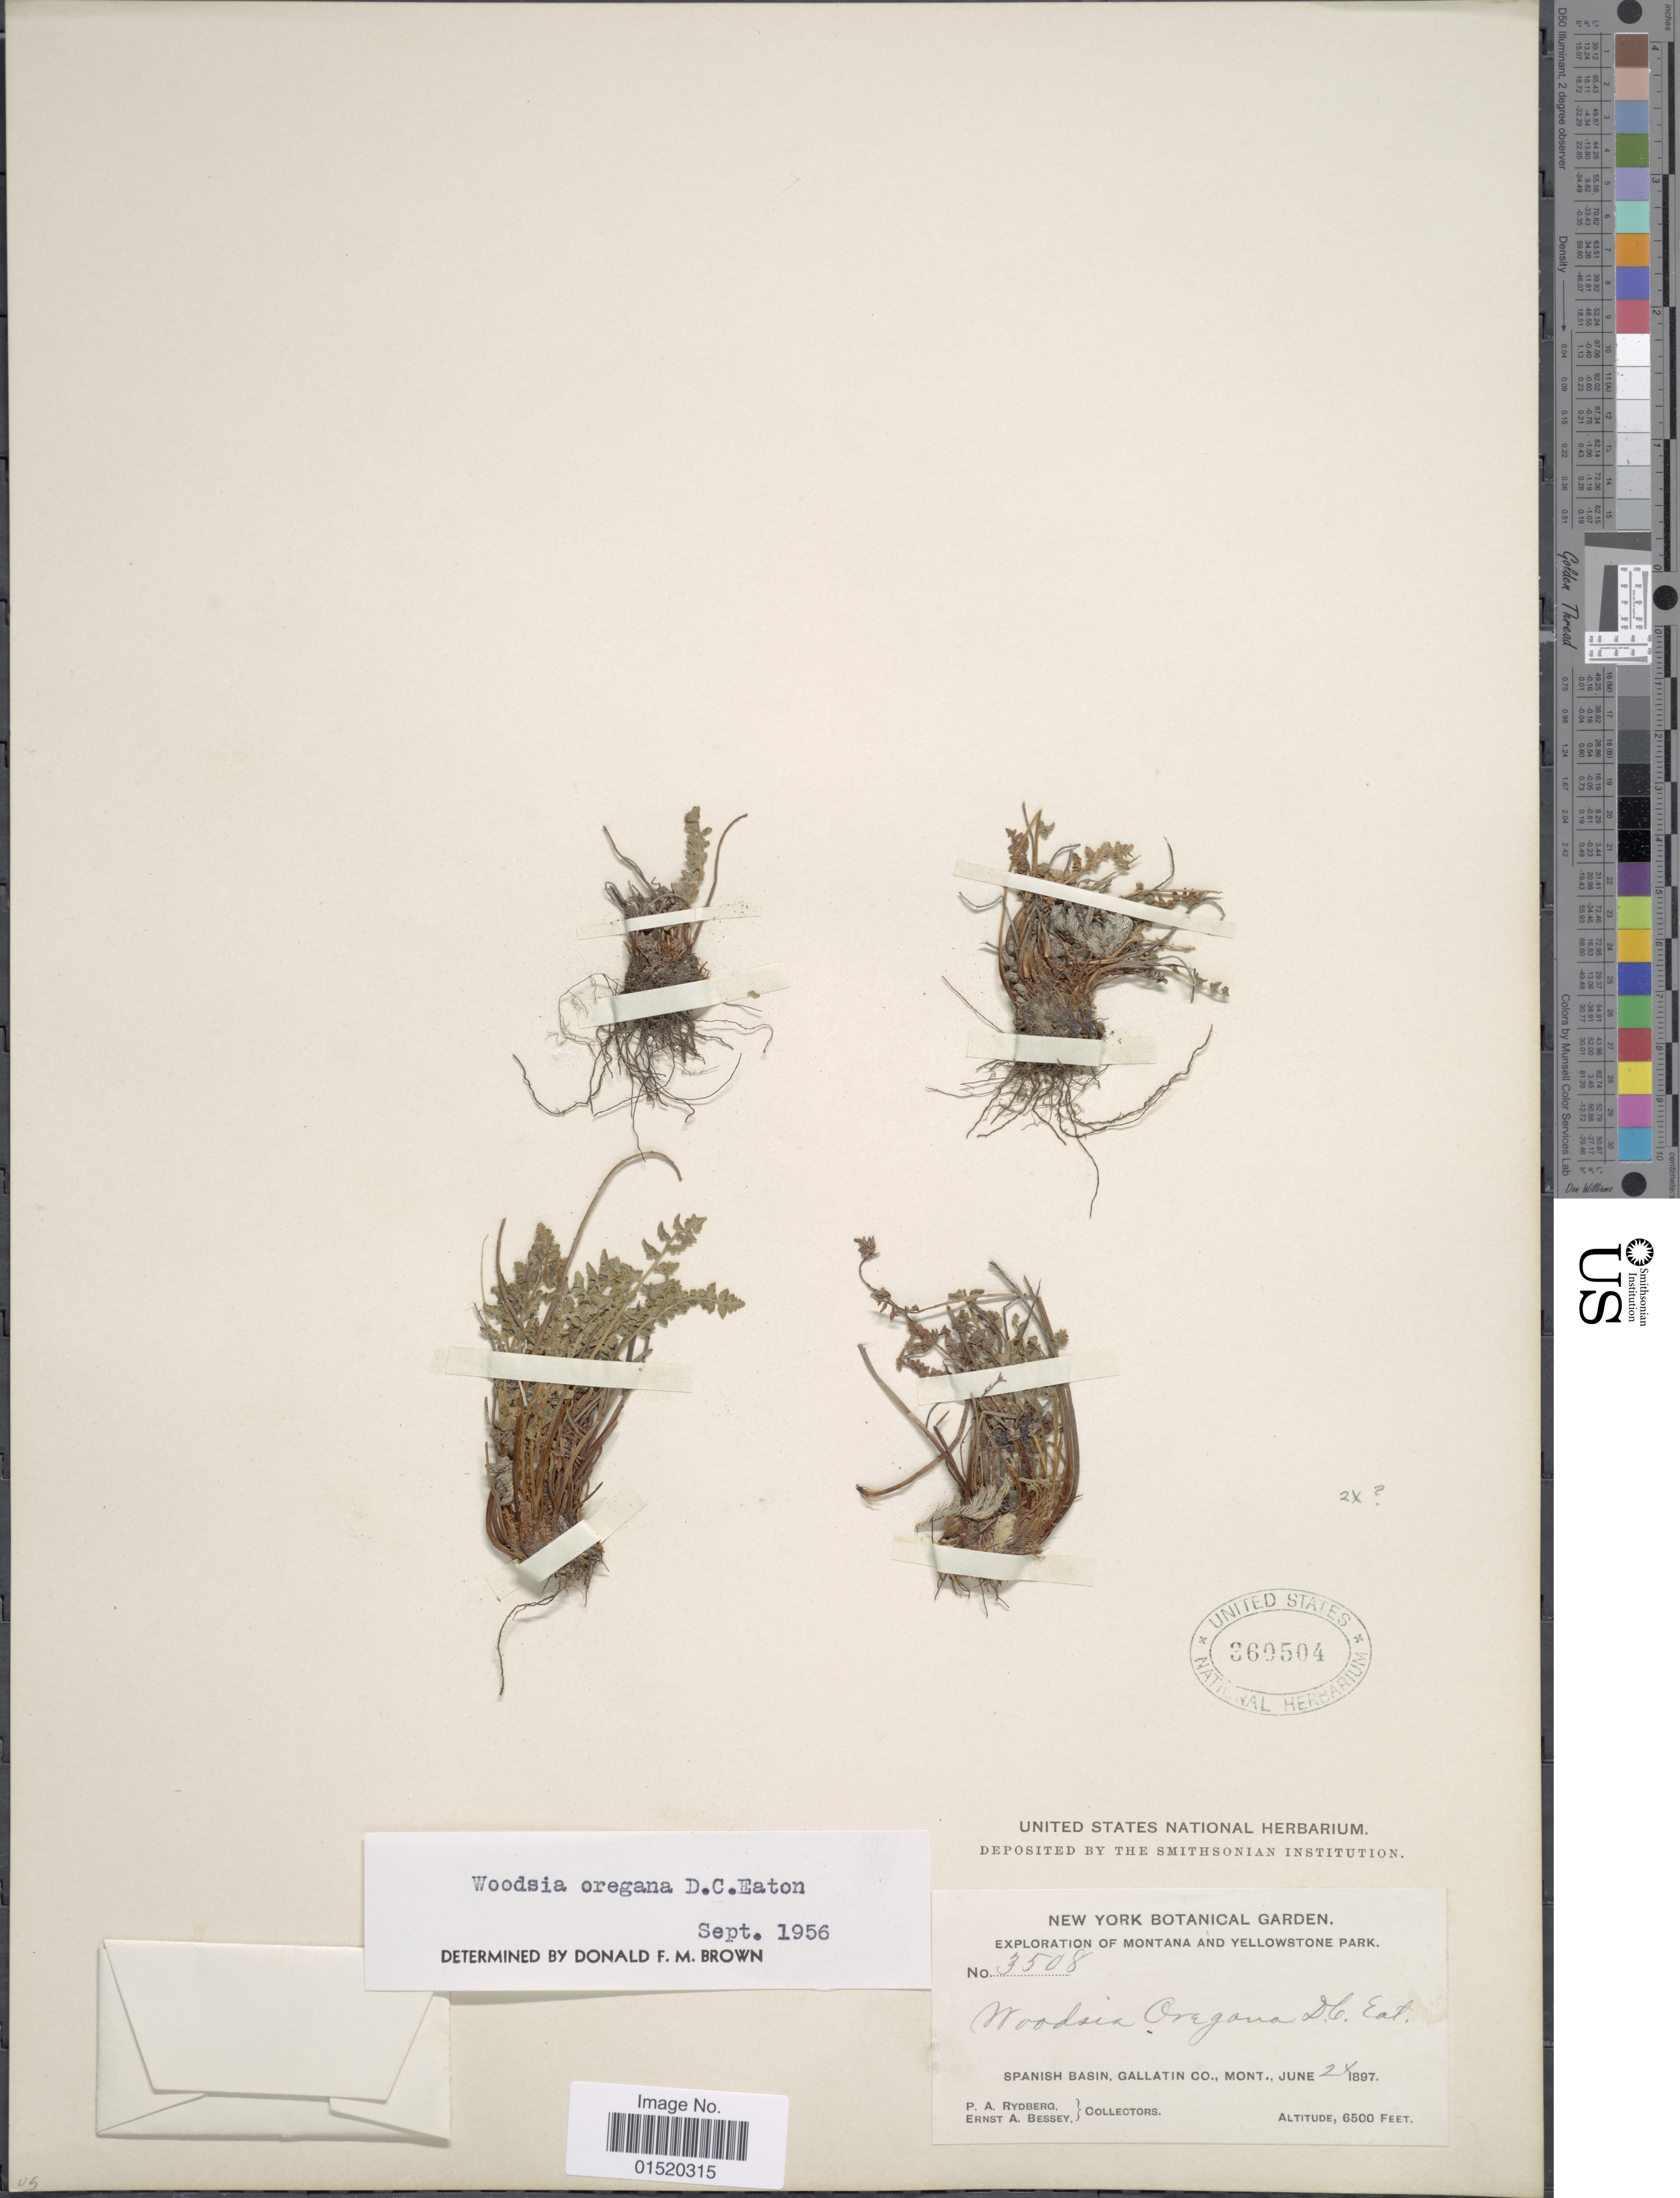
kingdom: Plantae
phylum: Tracheophyta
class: Polypodiopsida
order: Polypodiales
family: Woodsiaceae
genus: Woodsia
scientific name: Woodsia oregana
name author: D.C. Eaton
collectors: P. A. Rydberg & E. A. Bessey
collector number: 3508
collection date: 1897-06-24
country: United States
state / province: Montana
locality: Yellowstone Park, Spanish Basin, Gallatin Co., Mont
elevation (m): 1981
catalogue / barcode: US 369504